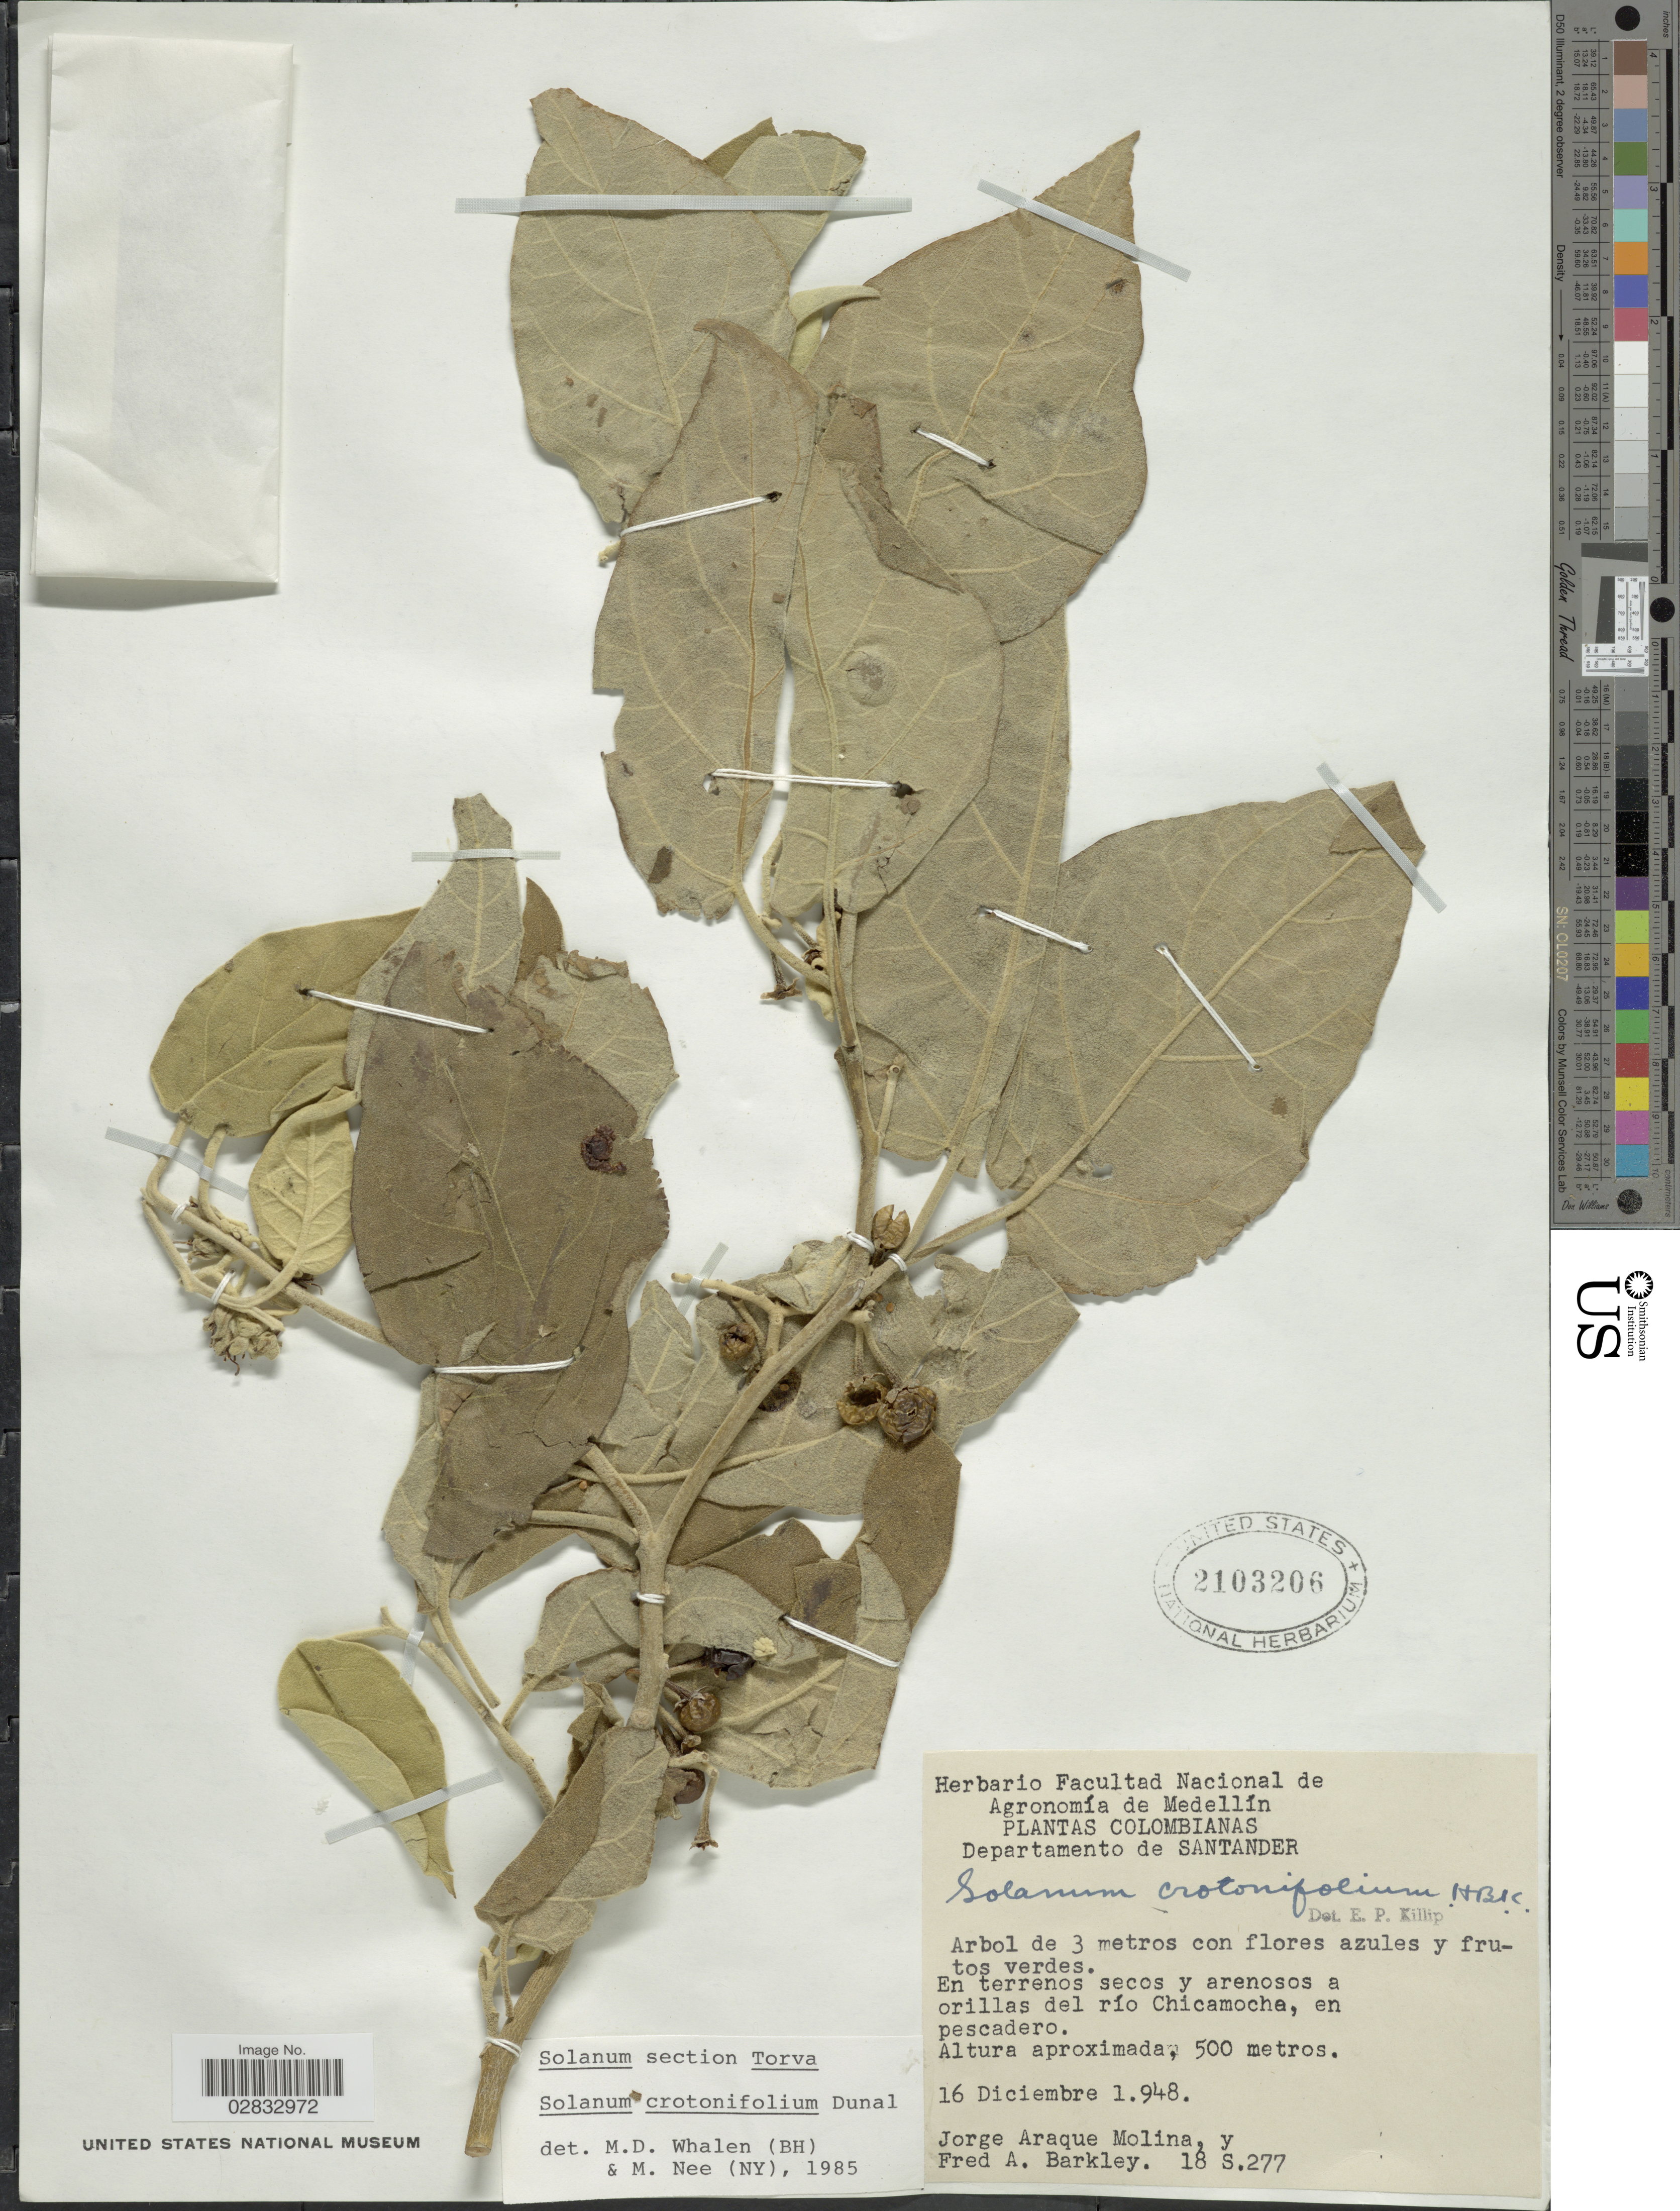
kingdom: Plantae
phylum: Tracheophyta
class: Magnoliopsida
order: Solanales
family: Solanaceae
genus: Solanum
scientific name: Solanum crotonifolium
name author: Dunal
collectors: J. Araque Molina & F. A. Barkley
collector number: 18S277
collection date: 1948-12-16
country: Colombia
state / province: Santander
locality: Departamento de Santander. En terrenos secos y arenosos a orillas del río Chicamocha en pescadero.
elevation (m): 500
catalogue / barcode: US 2103206